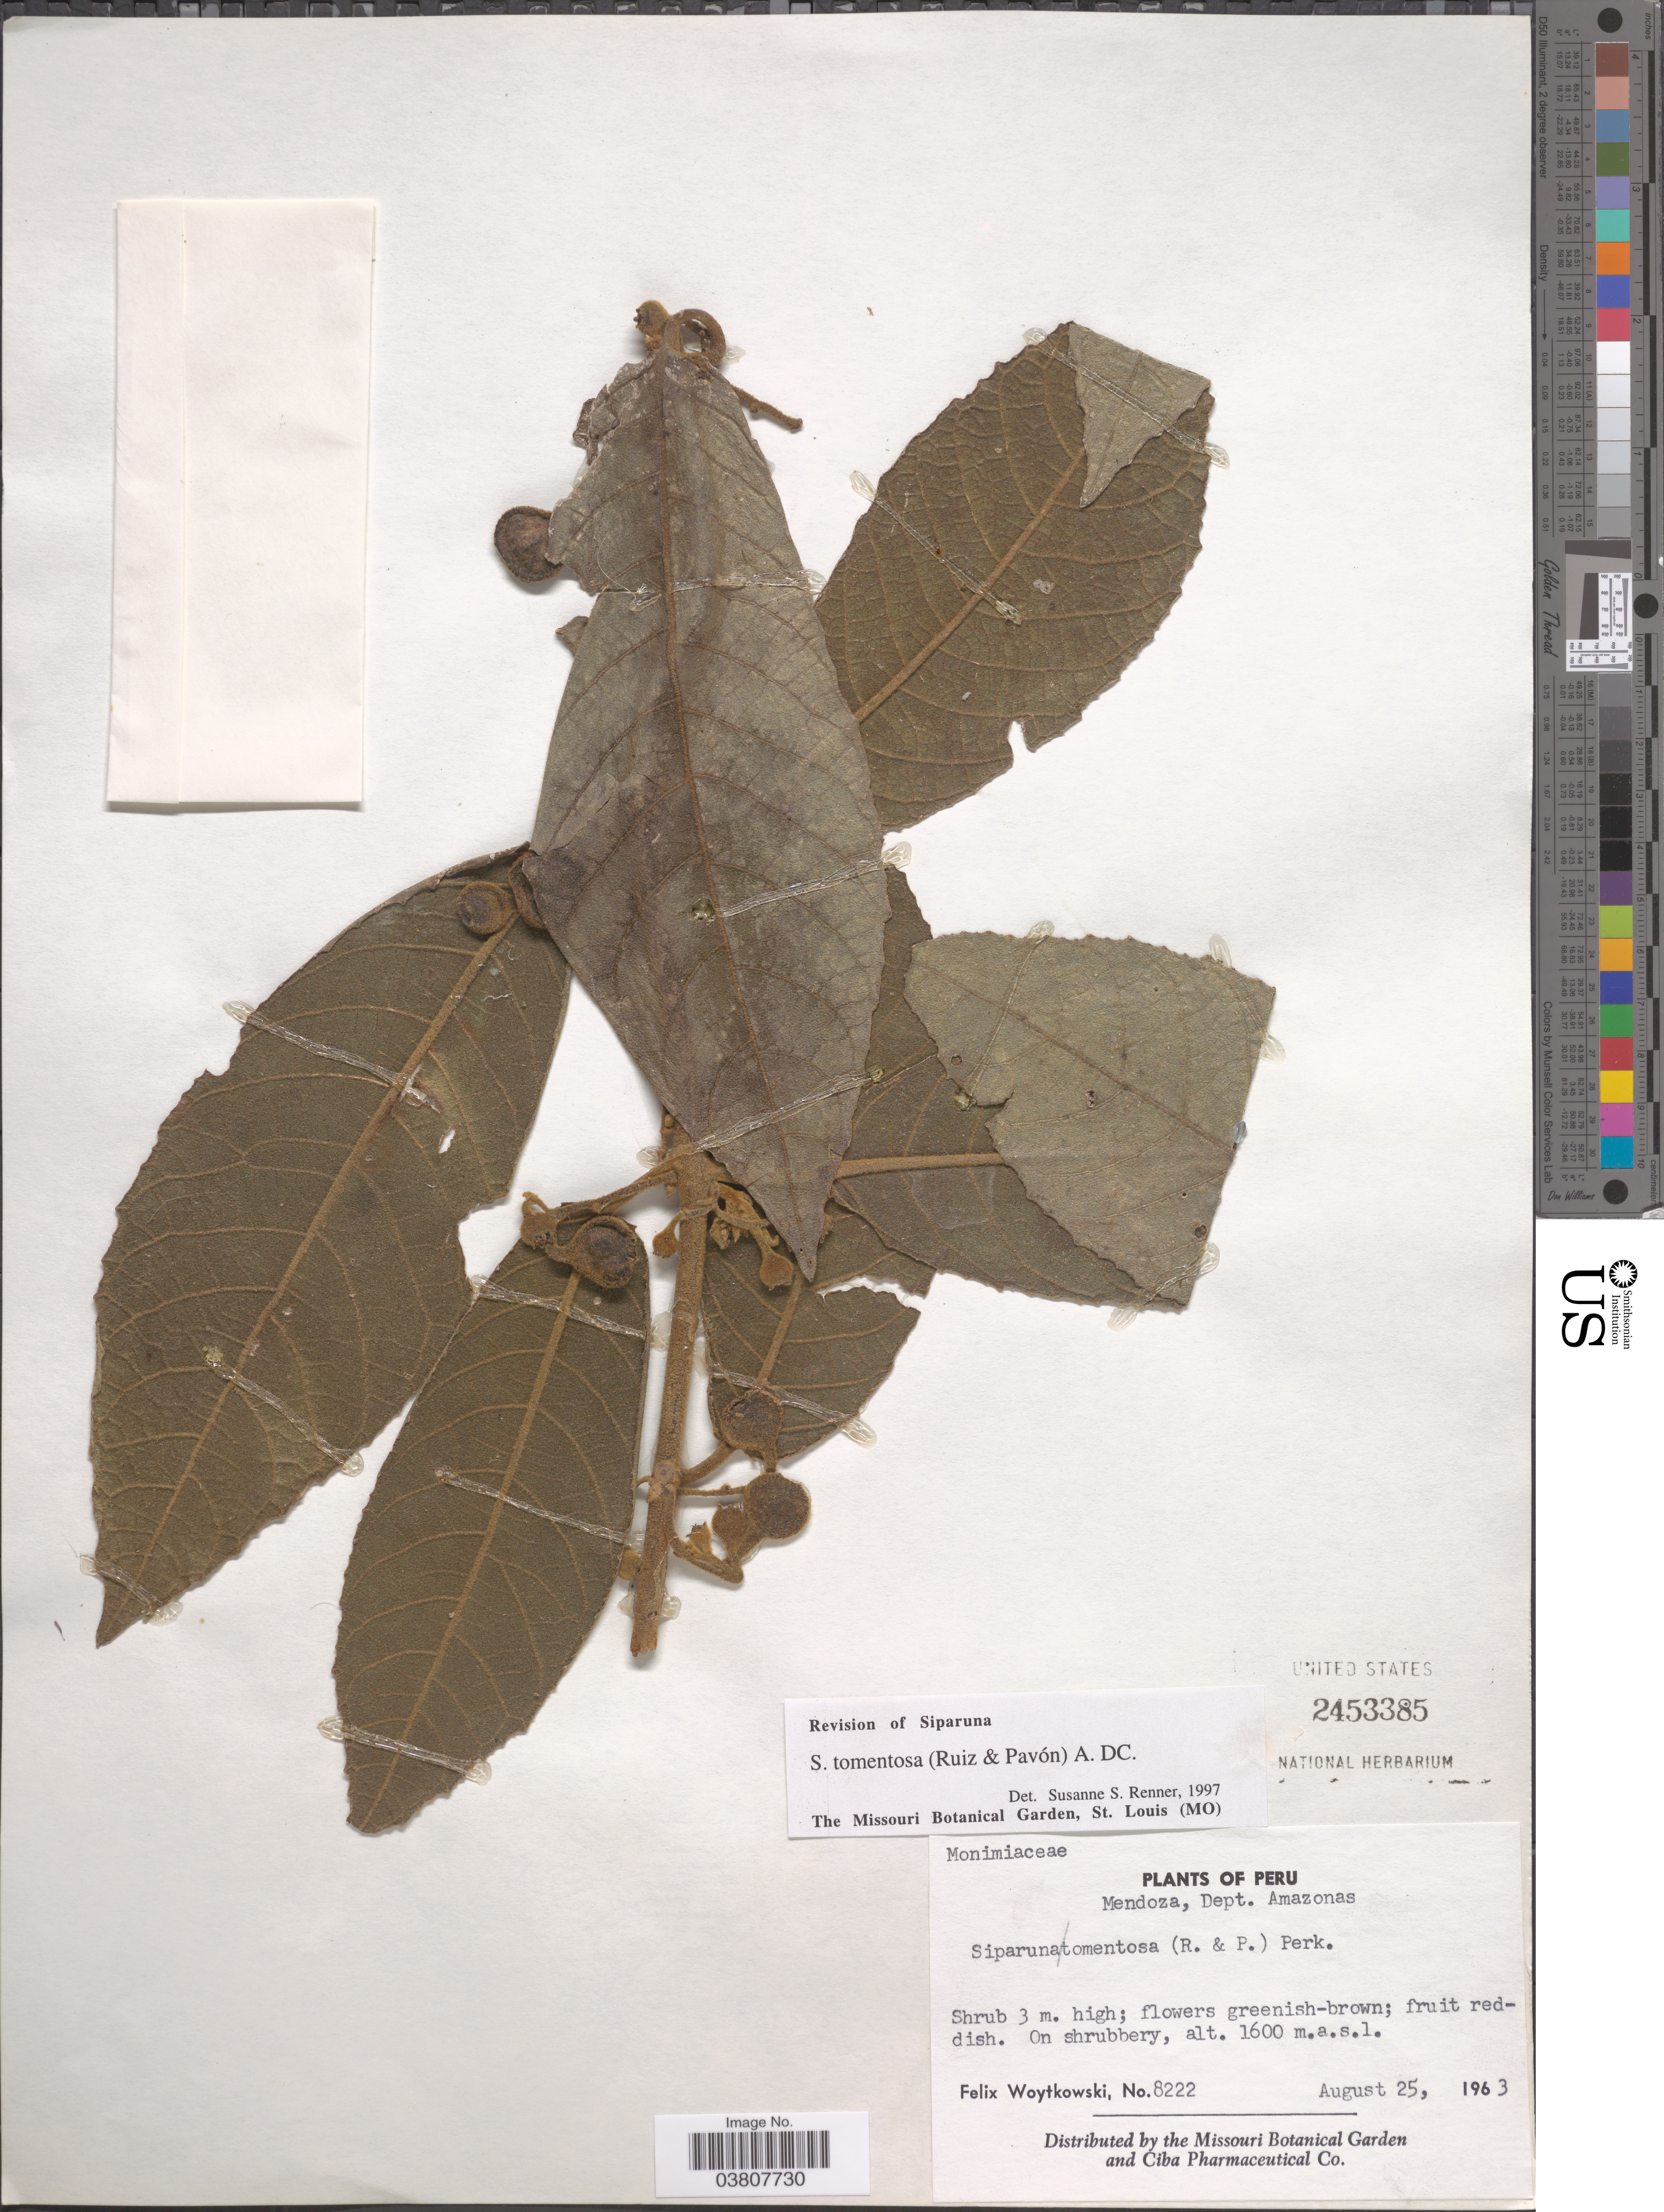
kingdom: Plantae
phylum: Tracheophyta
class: Magnoliopsida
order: Laurales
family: Siparunaceae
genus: Siparuna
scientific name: Siparuna tomentosa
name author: Perkins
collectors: F. Woytkowski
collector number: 8222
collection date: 1963-08-25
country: Peru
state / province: Amazonas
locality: Mendoza, Dept. Amazonas.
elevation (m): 1600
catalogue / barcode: US 2453385